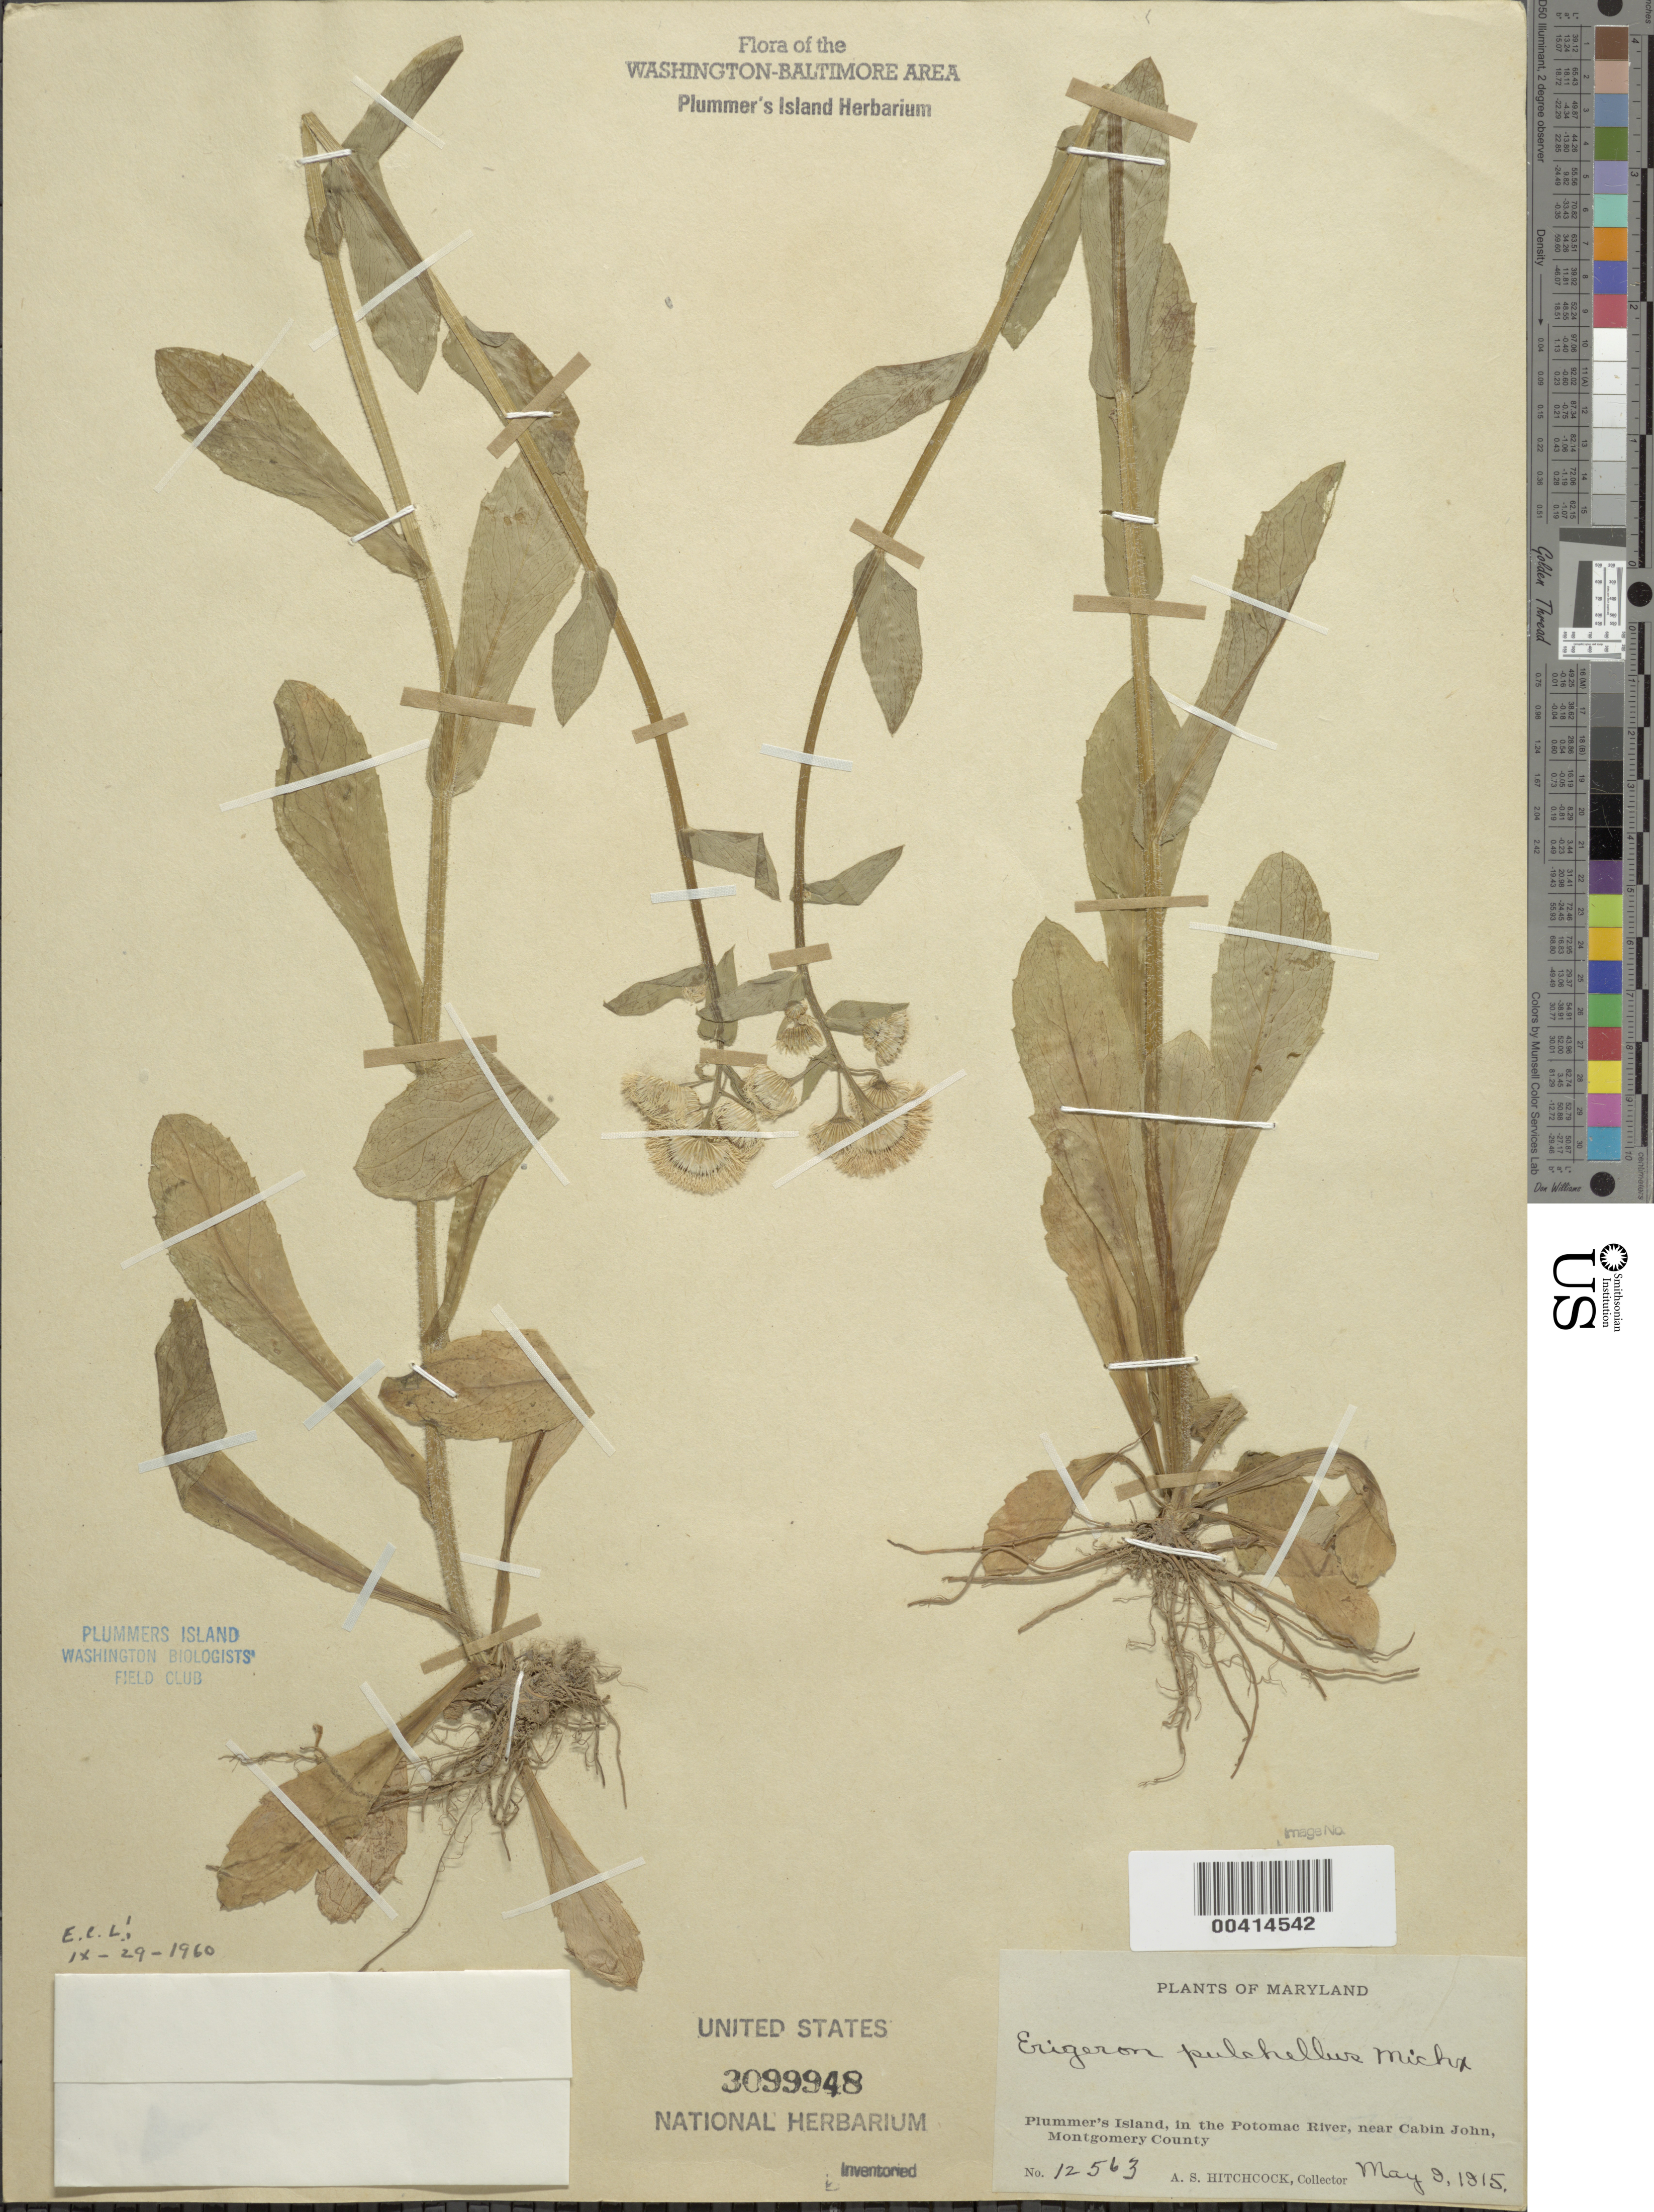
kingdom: Plantae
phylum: Tracheophyta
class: Magnoliopsida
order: Asterales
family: Asteraceae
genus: Erigeron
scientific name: Erigeron pulchellus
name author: Michx.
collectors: A. S. Hitchcock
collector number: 12563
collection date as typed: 09 May 1915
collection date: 1915-05-09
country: United States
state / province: Maryland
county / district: Montgomery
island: Plummers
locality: Plummer's Island C. & O. Canal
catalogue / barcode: US 3099948